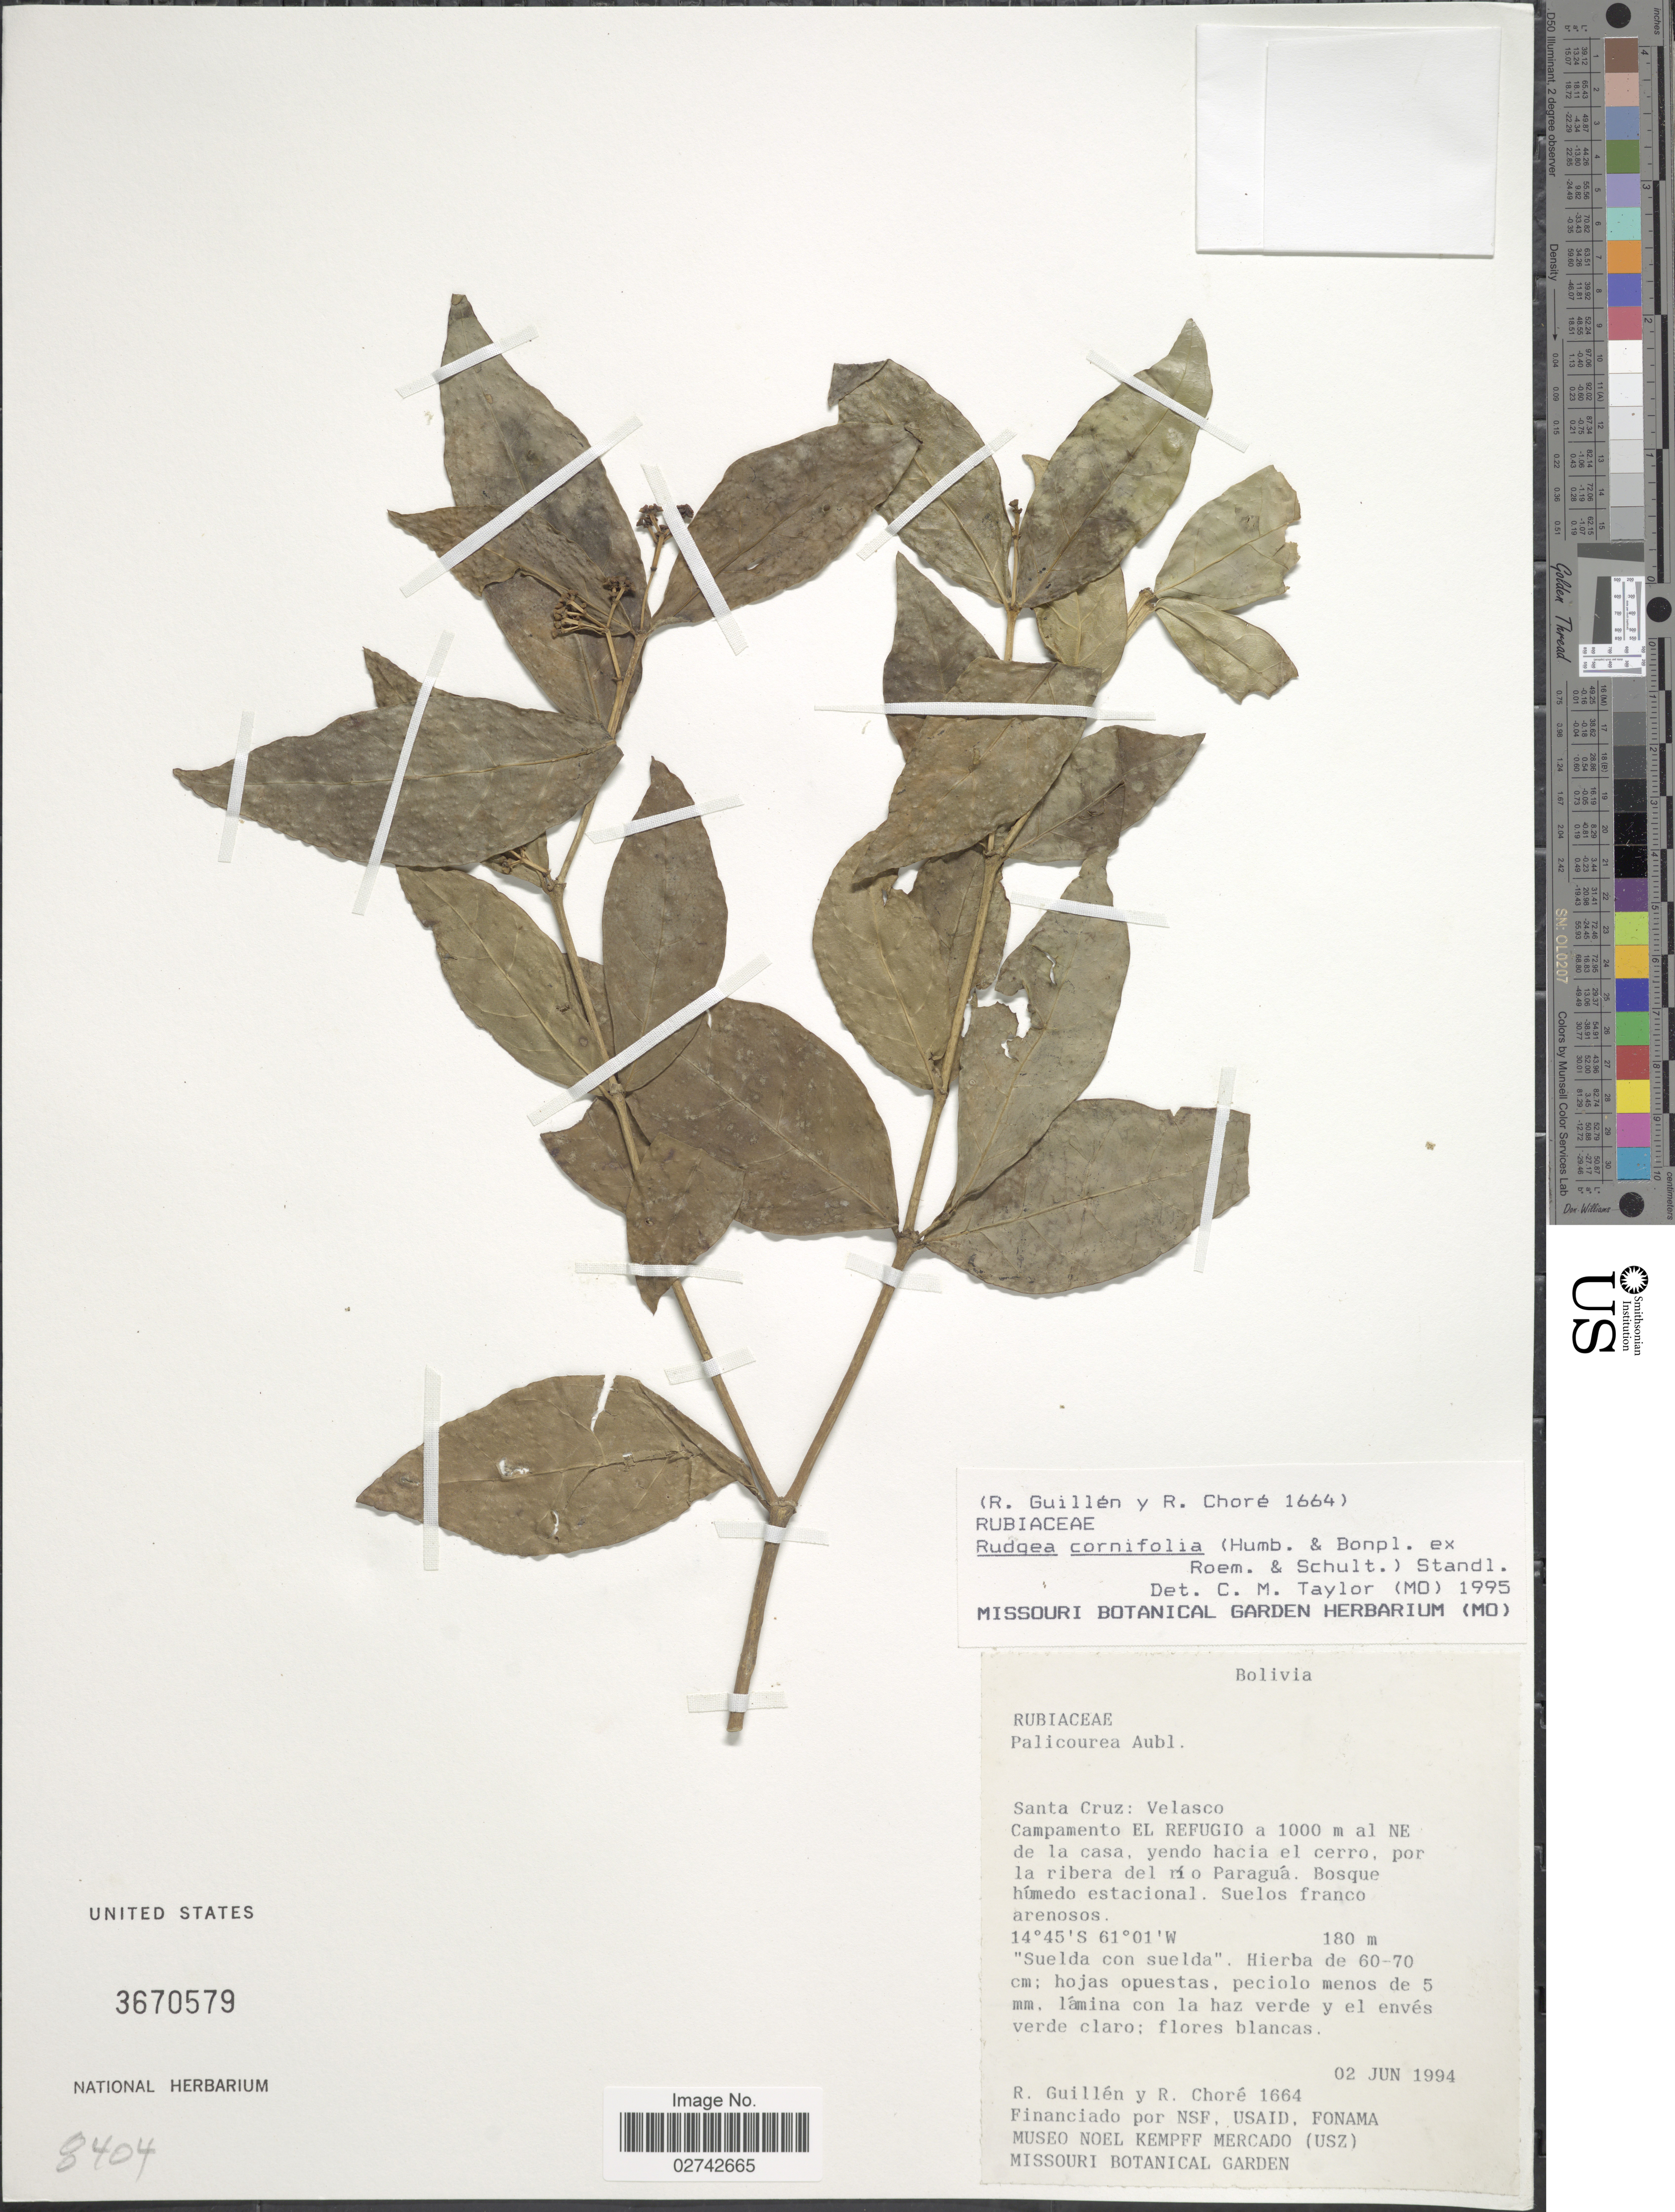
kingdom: Plantae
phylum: Tracheophyta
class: Magnoliopsida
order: Gentianales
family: Rubiaceae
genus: Rudgea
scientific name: Rudgea cornifolia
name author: (Kunth) Standl.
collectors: R. Guillen & R. Choré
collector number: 1664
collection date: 1994-06-02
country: Bolivia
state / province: Santa Cruz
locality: Santa Cruz: Velasco, Campamento El Refugio a 1000 m al NE de la casa, yendo hacia el cerro, por la ribera del rio Paragua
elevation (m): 180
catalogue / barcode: US 3670579